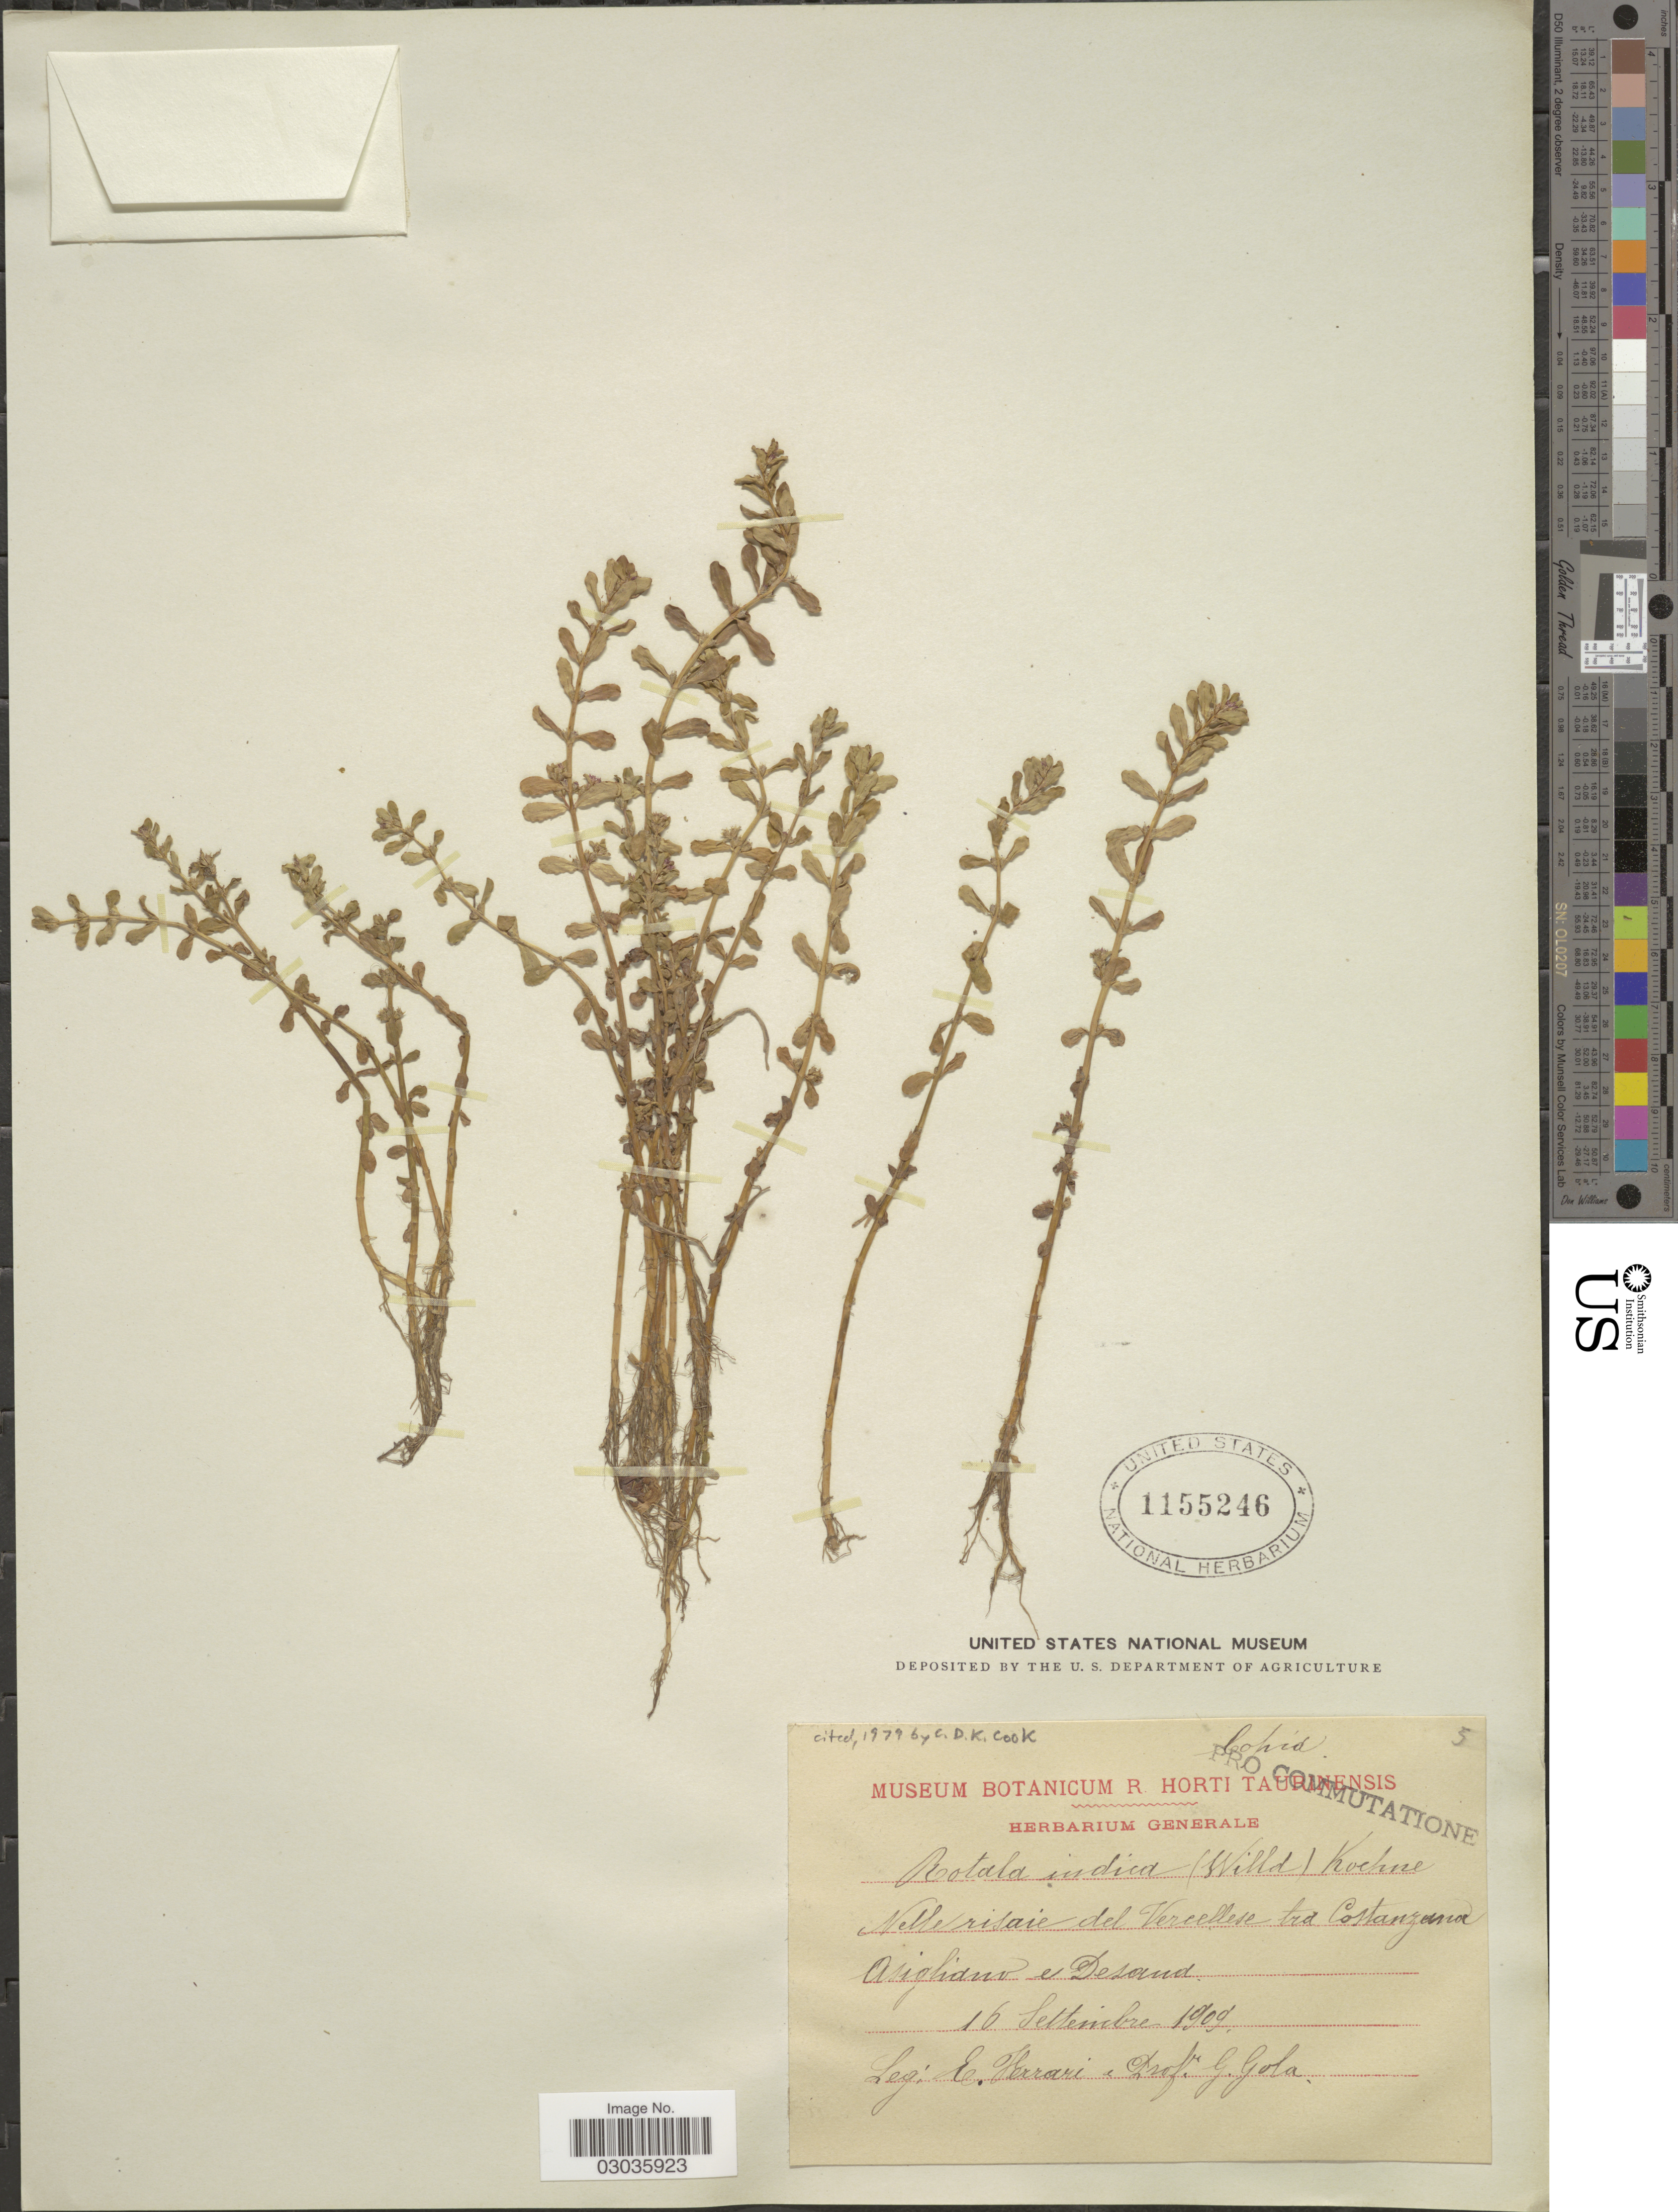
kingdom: Plantae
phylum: Tracheophyta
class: Magnoliopsida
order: Myrtales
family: Lythraceae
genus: Rotala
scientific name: Rotala indica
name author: (L.) Koehne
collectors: E. Ferrari & G. Gola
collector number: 5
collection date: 1909-09-16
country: Italy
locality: Nelle risaie del Vercellese tra Costanzana Asigliano e Desana.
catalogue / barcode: US 1155246